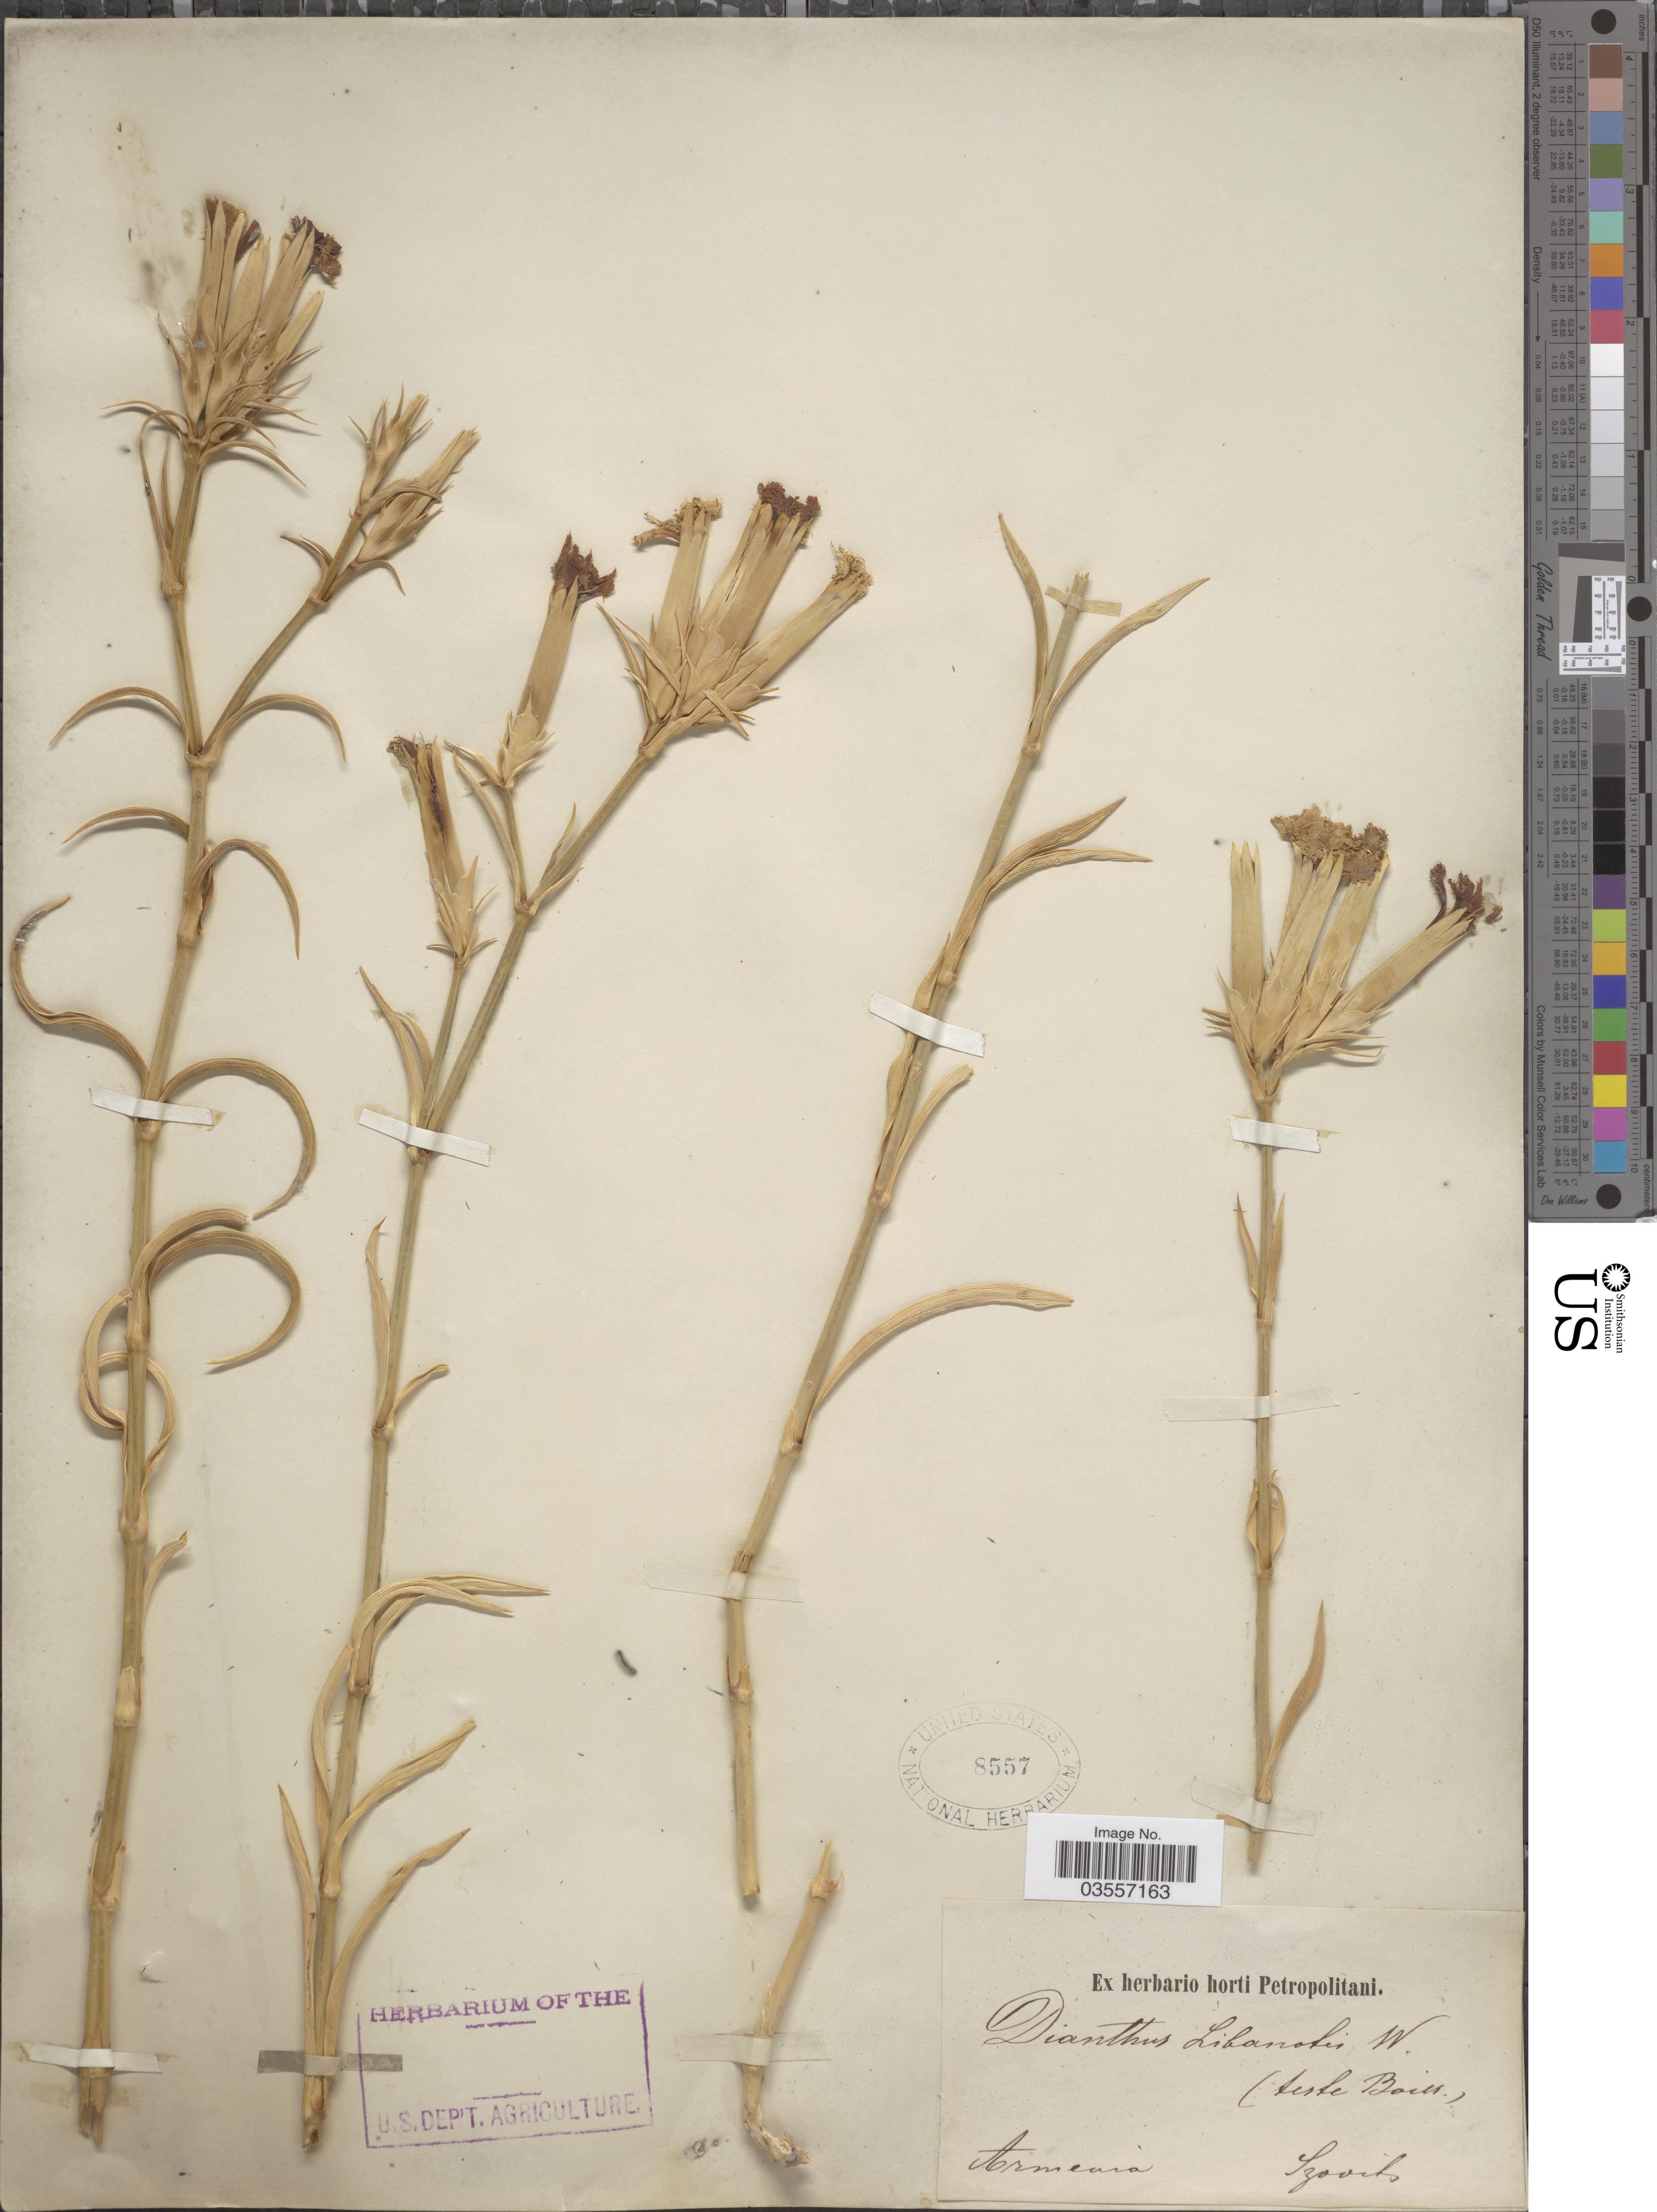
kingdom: Plantae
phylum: Tracheophyta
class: Magnoliopsida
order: Caryophyllales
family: Caryophyllaceae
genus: Dianthus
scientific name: Dianthus libanotis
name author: Labill.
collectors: Szovits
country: Armenia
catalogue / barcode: US 8557